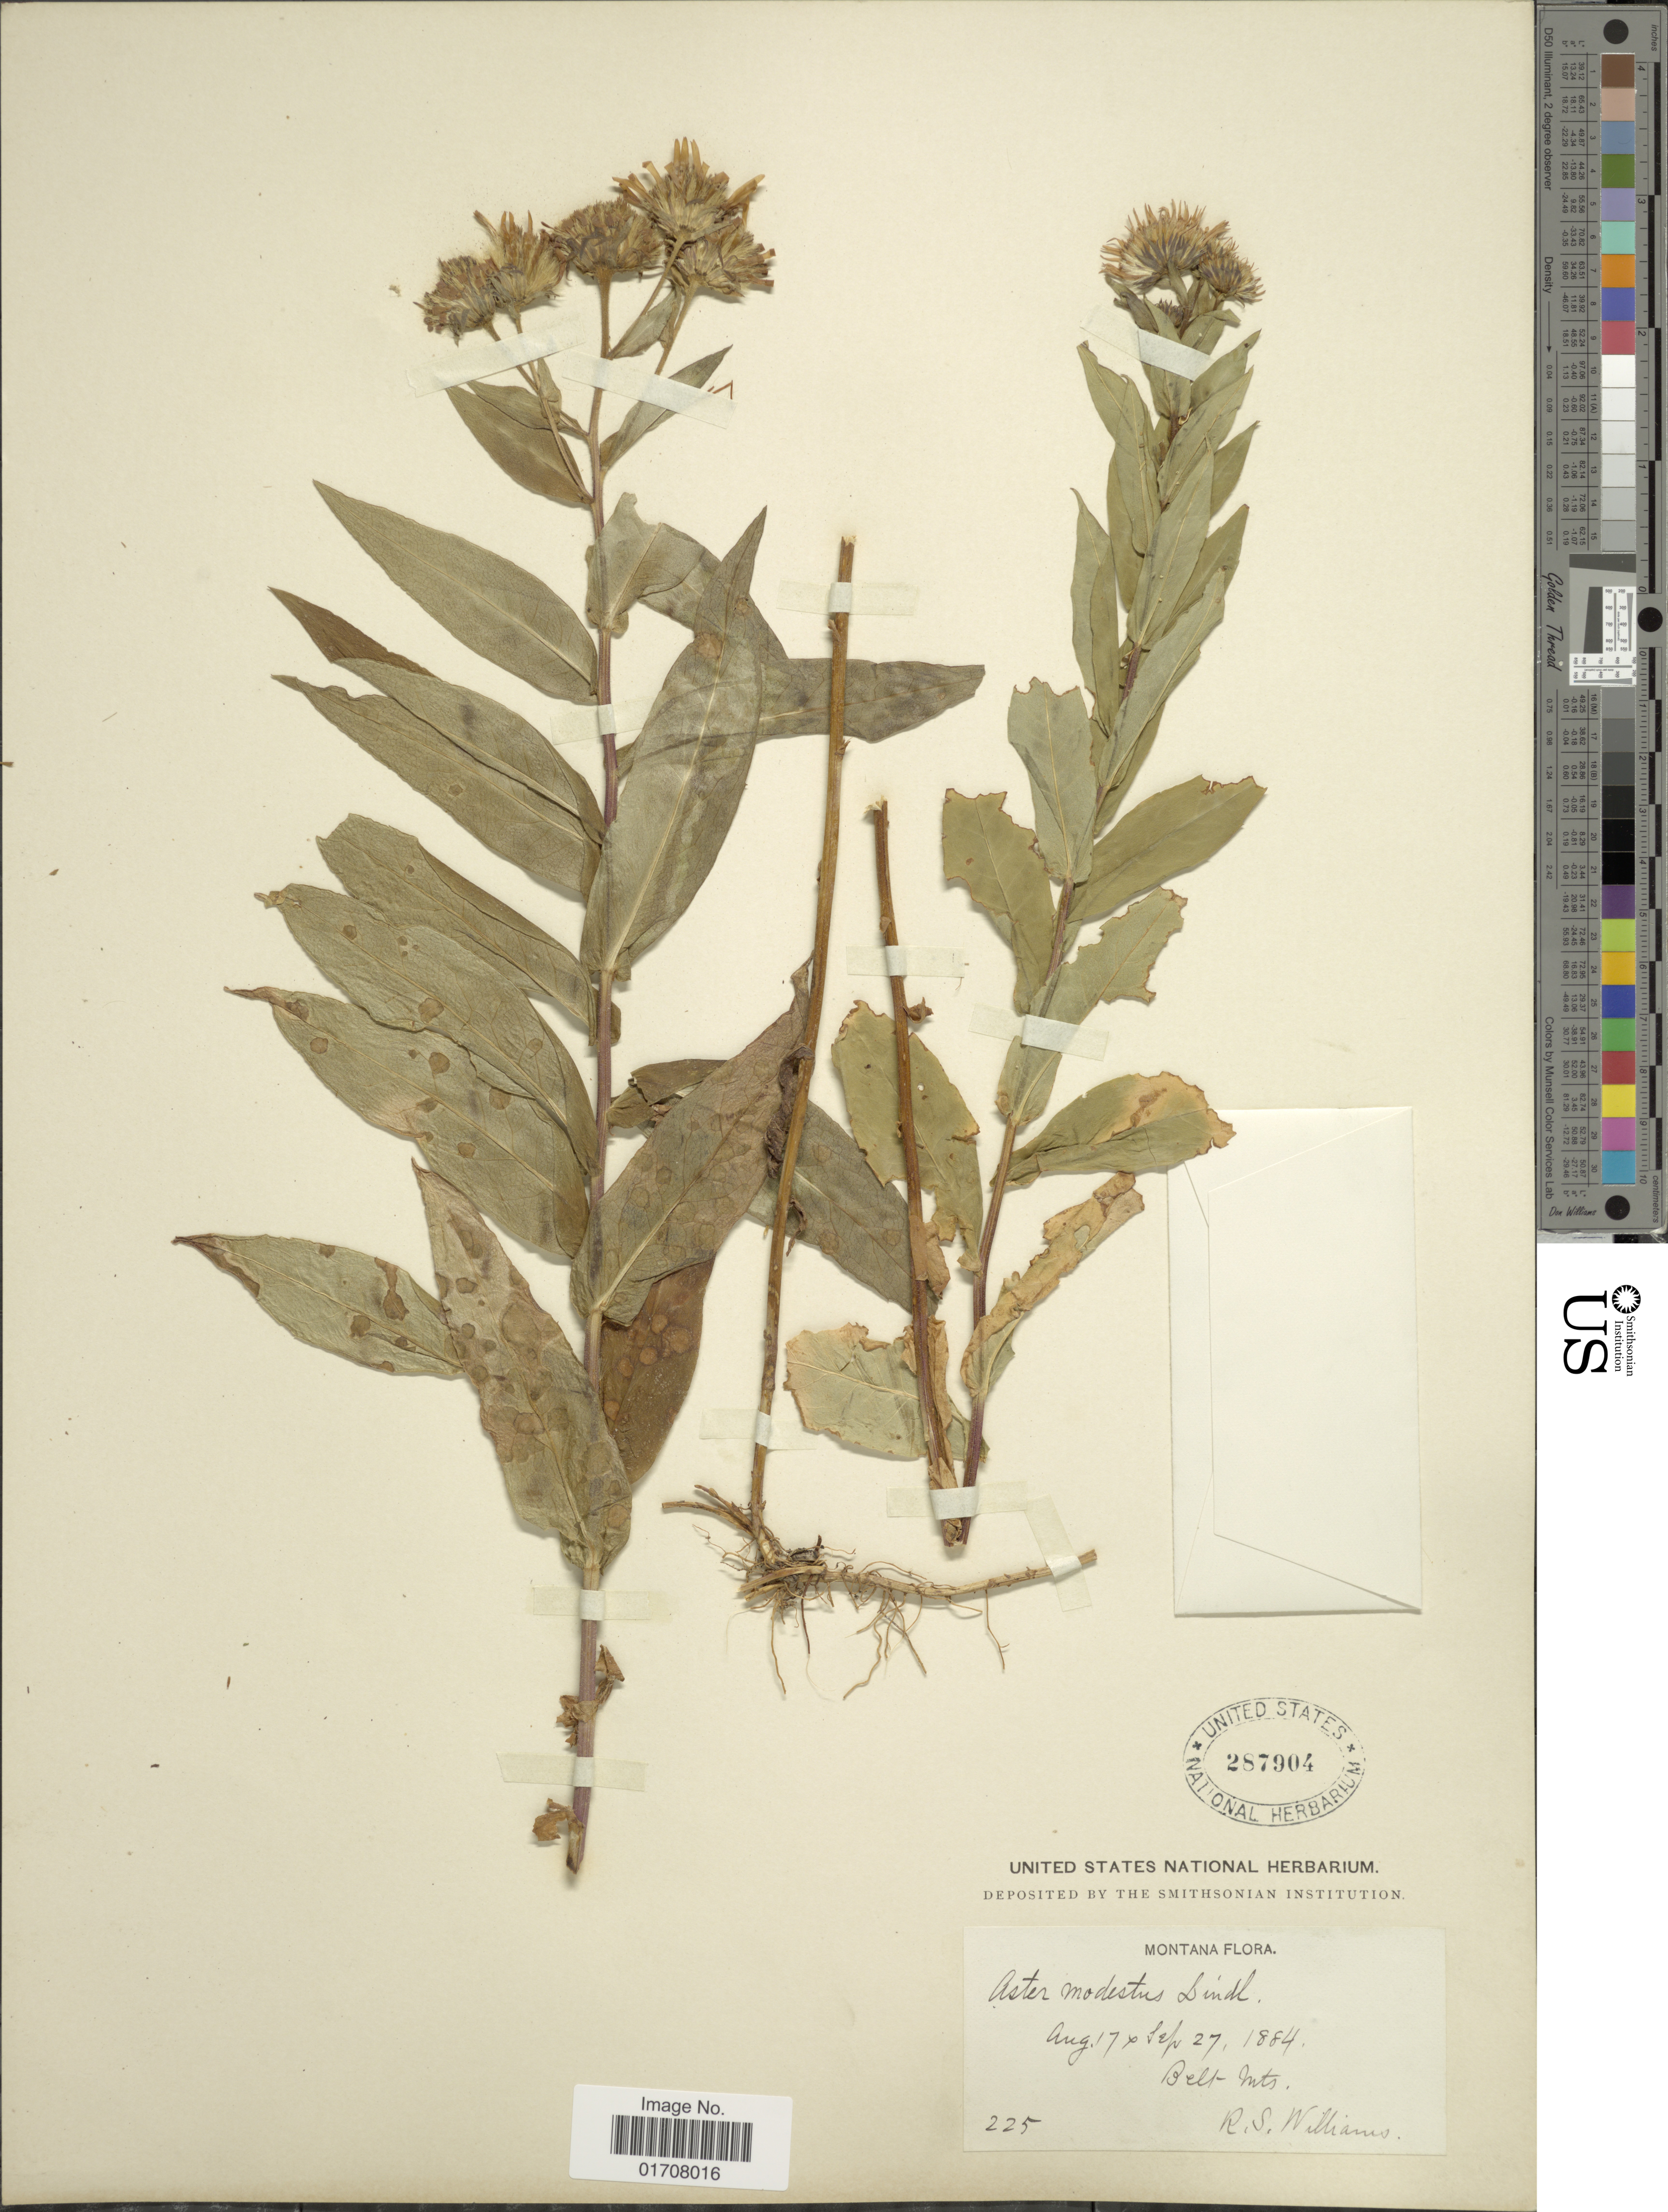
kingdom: Plantae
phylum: Tracheophyta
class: Magnoliopsida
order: Asterales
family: Asteraceae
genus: Canadanthus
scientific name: Canadanthus modestus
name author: (Lindl.) G.L. Nesom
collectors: R. S. Williams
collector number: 225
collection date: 1884-09-27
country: United States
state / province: Montana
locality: Belt Mts.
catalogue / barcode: US 287904